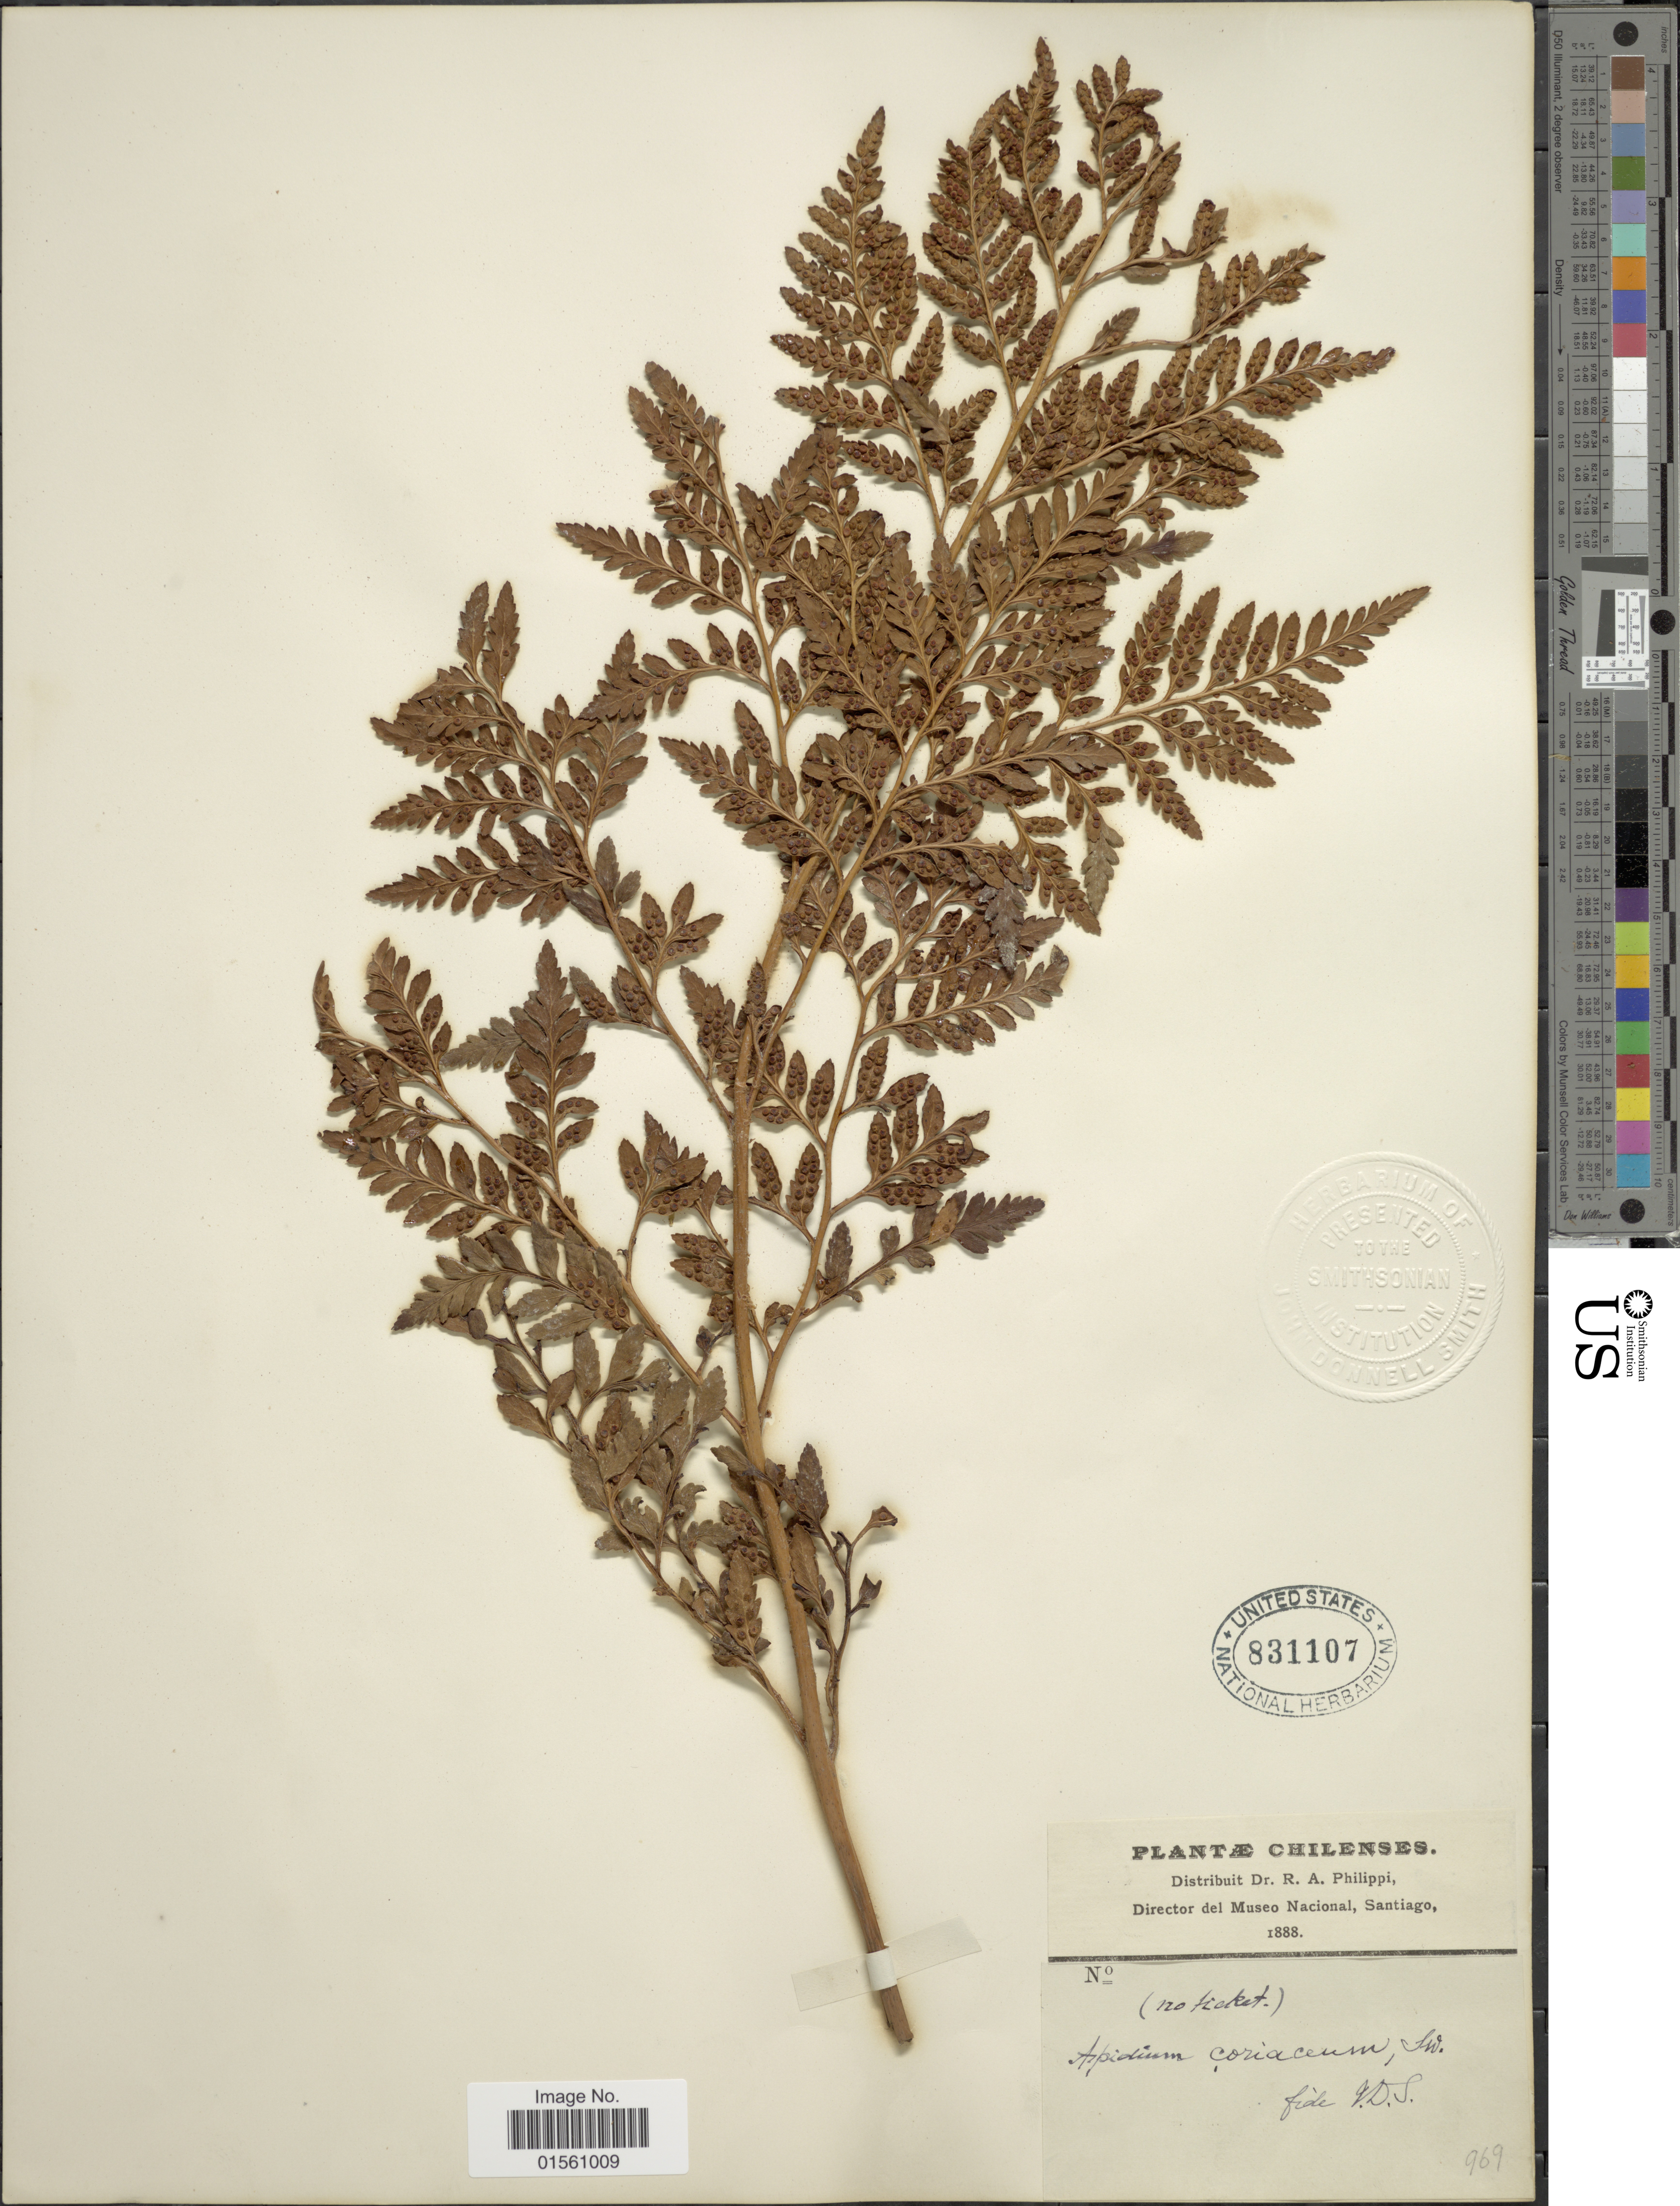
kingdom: Plantae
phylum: Tracheophyta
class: Polypodiopsida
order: Polypodiales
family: Dryopteridaceae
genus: Rumohra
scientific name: Rumohra adiantiformis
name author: (G. Forst.) Ching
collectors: R. A. Philippi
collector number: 969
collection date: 1888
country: Chile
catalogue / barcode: US 831107